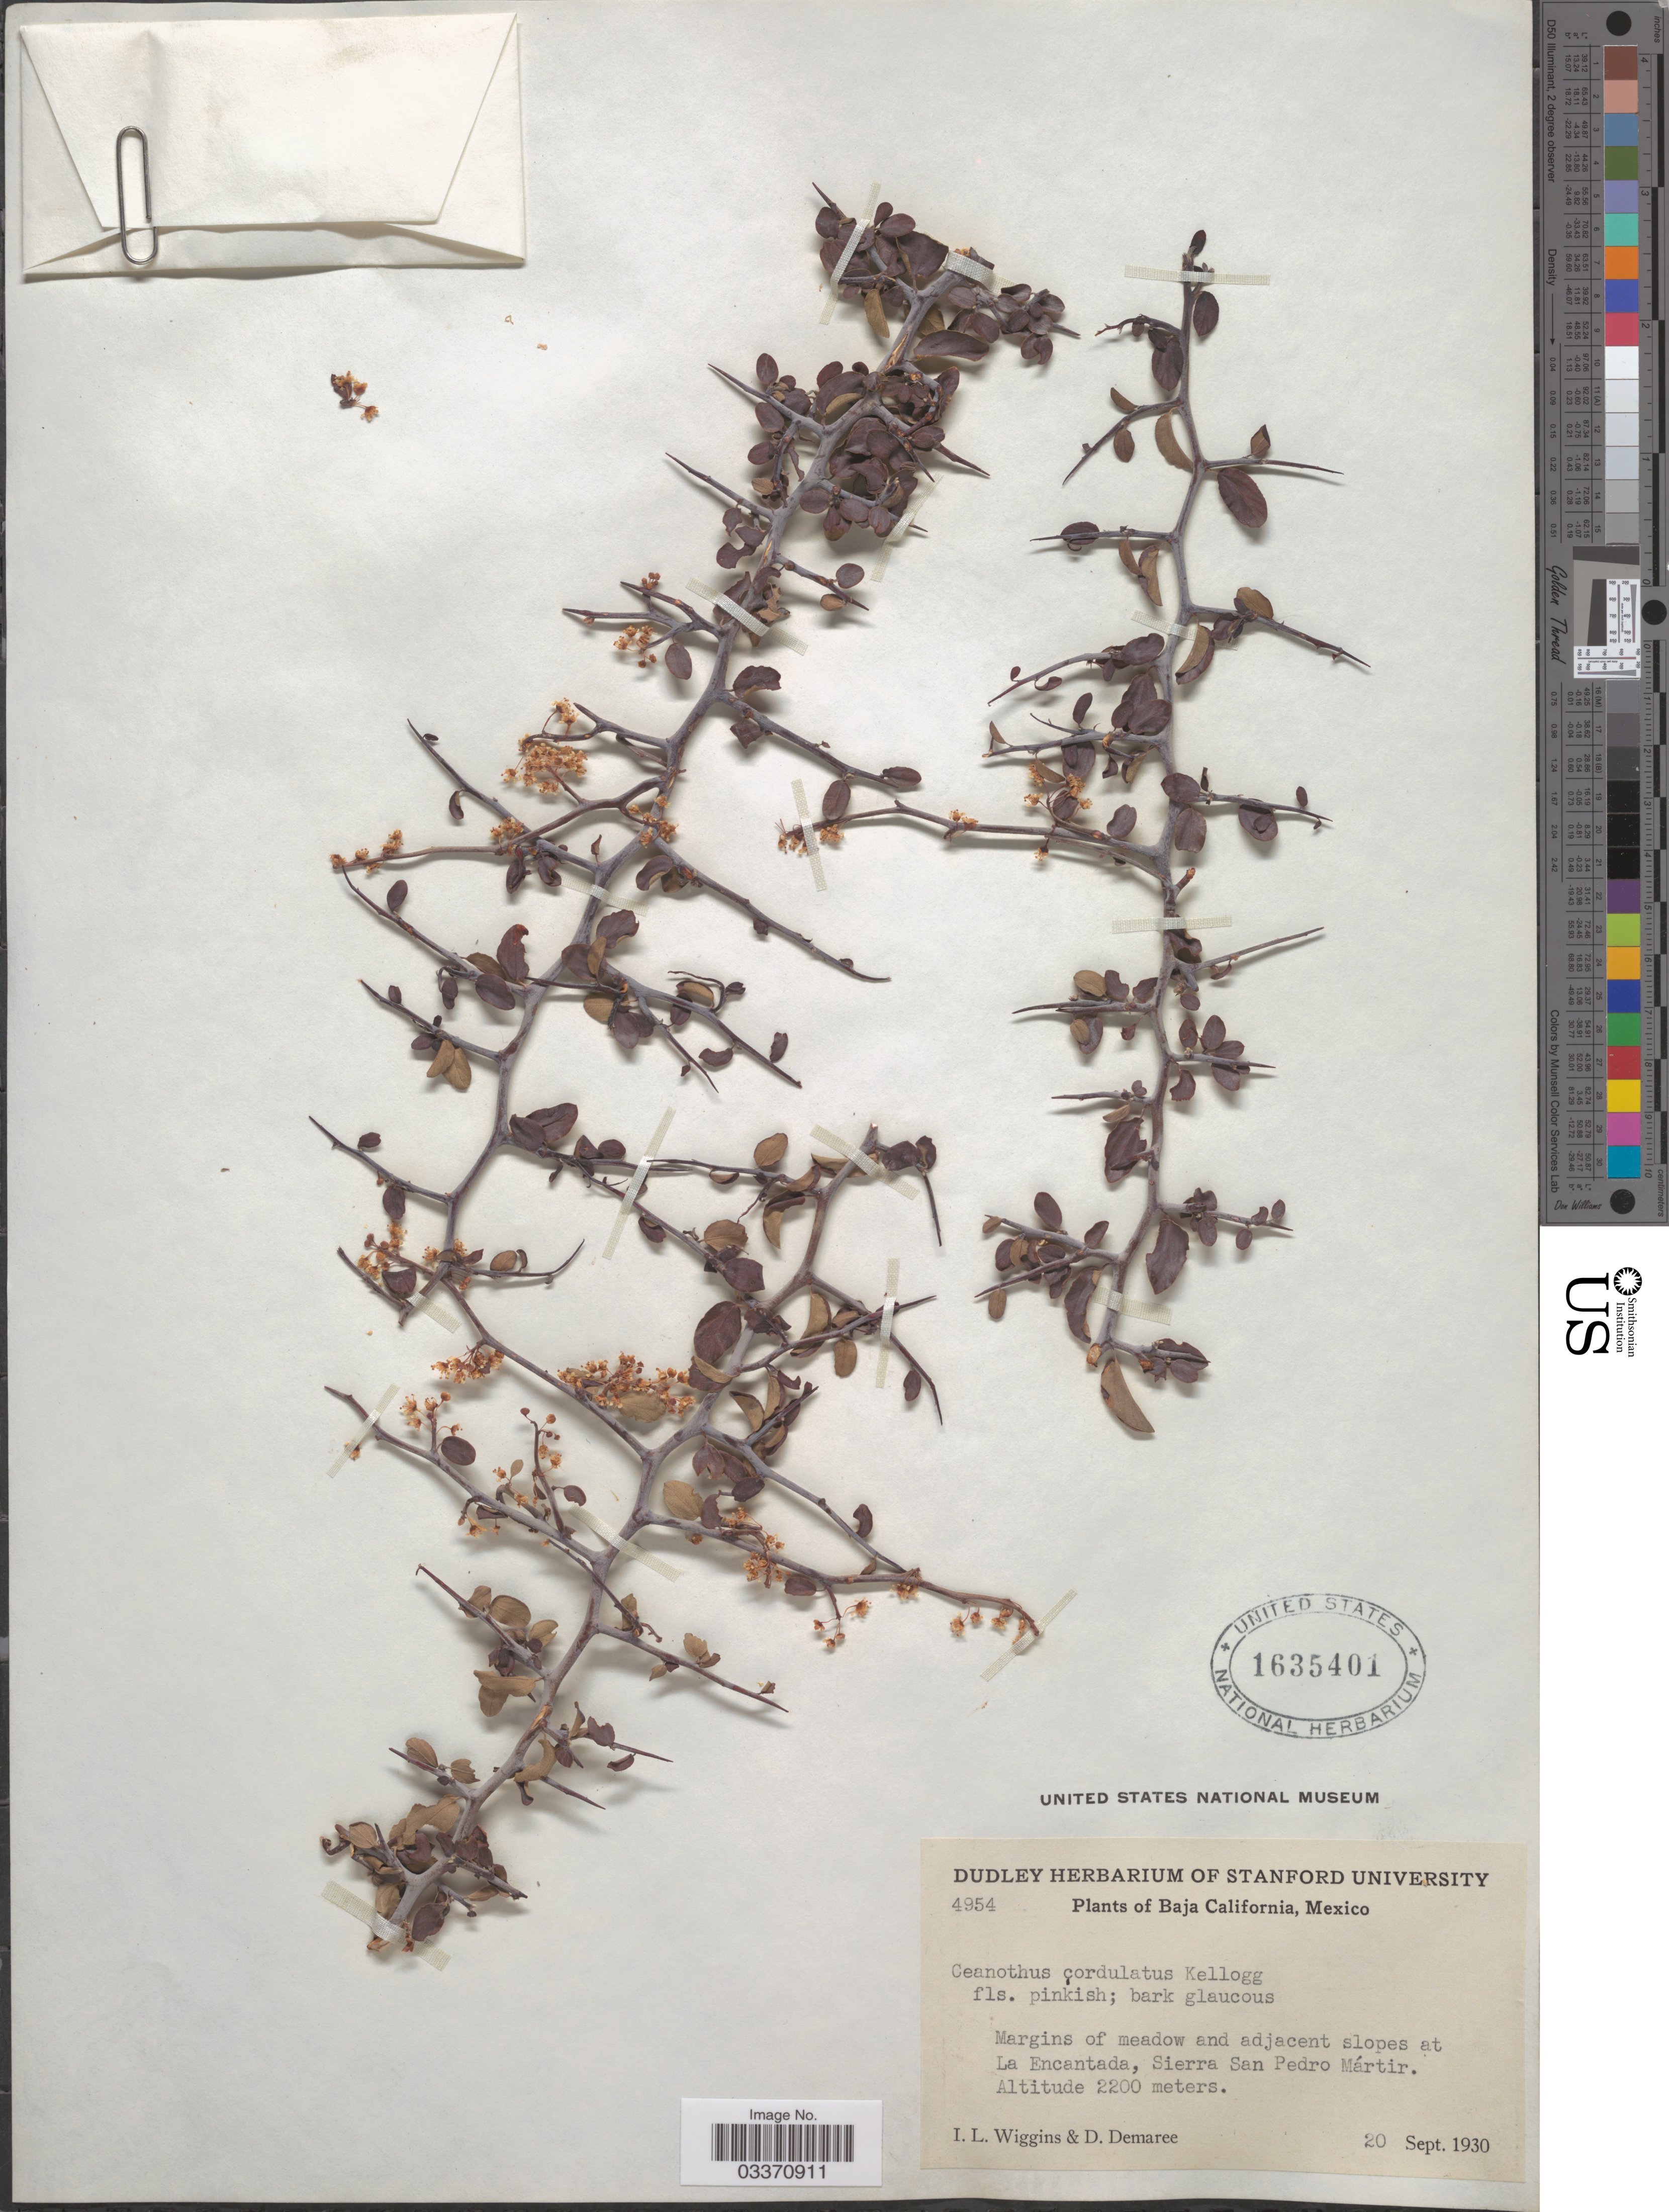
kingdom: Plantae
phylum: Tracheophyta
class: Magnoliopsida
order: Rosales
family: Rhamnaceae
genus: Ceanothus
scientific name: Ceanothus cordulatus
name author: Kellogg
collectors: I. L. Wiggins & D. Demaree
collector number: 4954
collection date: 1930-09-20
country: Mexico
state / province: Baja California Norte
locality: Margins of meadow and adjacent slopes at La Encantada, Sierra San Pedro Mártir.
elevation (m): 2200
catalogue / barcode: US 1635401